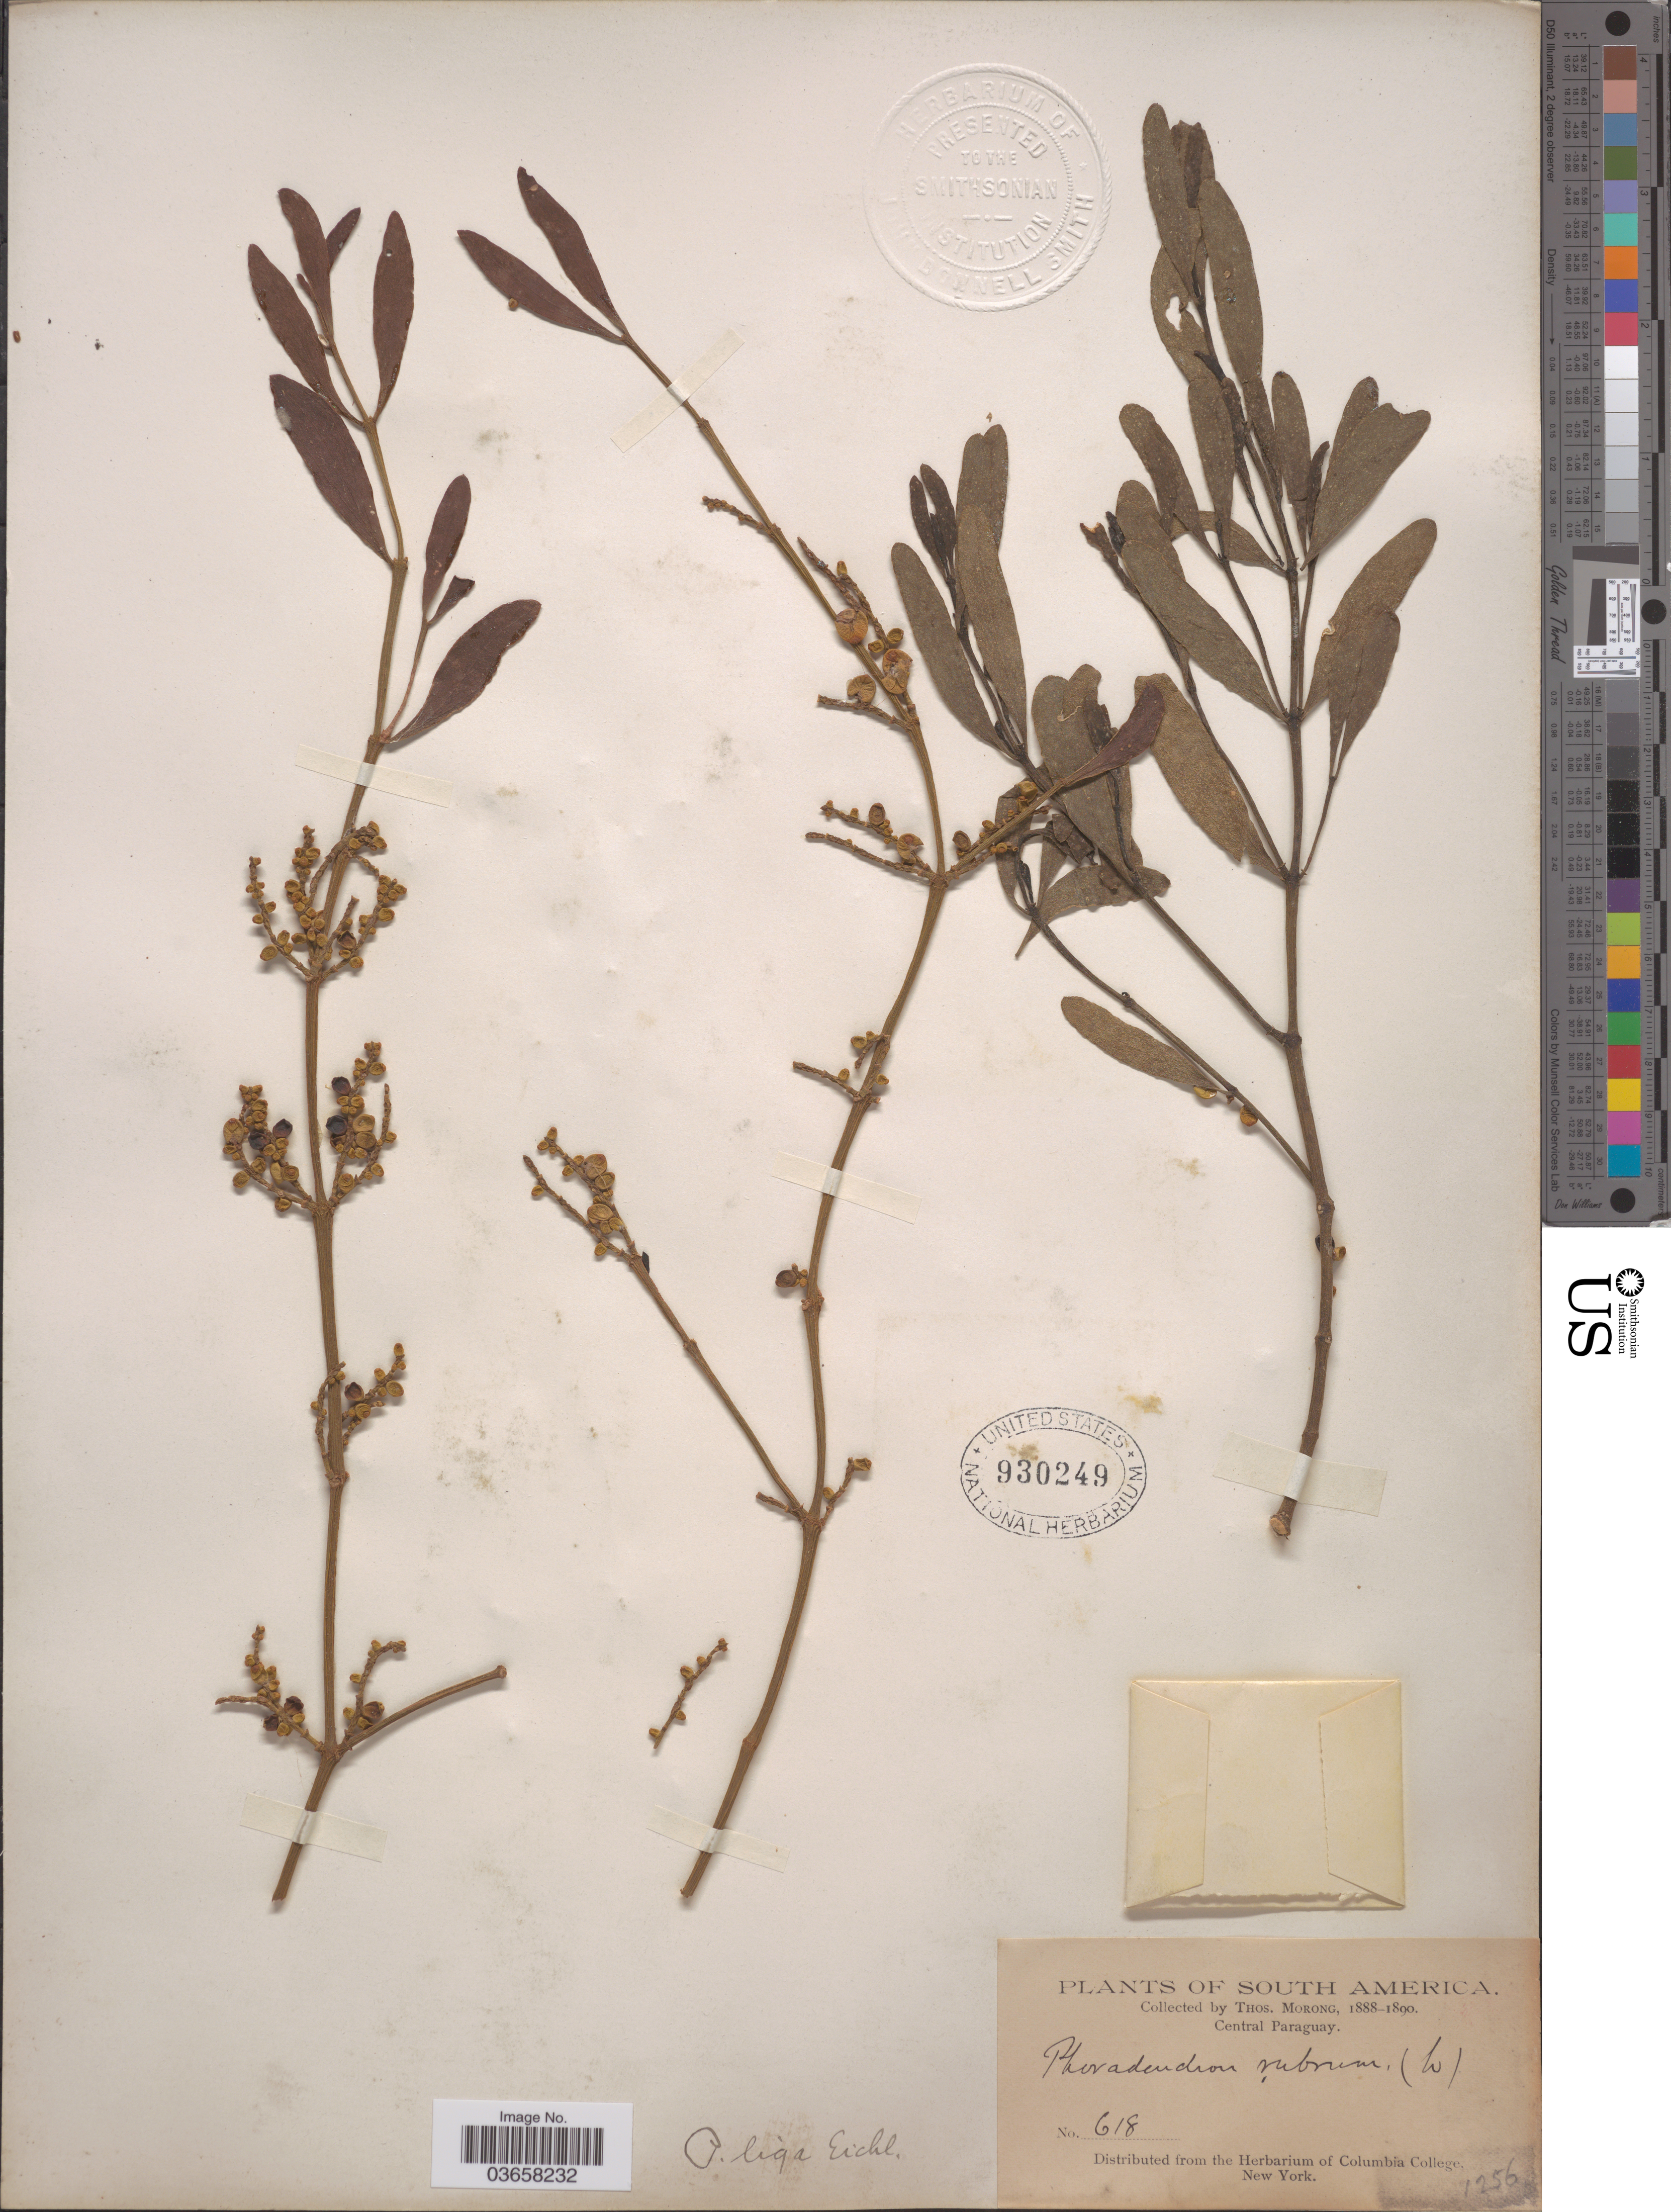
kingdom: Plantae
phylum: Tracheophyta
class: Magnoliopsida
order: Santalales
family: Viscaceae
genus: Phoradendron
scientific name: Phoradendron liga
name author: (Gillies ex Hook. & Arn.) Eichler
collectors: ex herb. T. Morong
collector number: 618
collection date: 1888/1890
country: Paraguay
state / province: Central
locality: Central Paraguay.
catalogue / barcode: US 930249